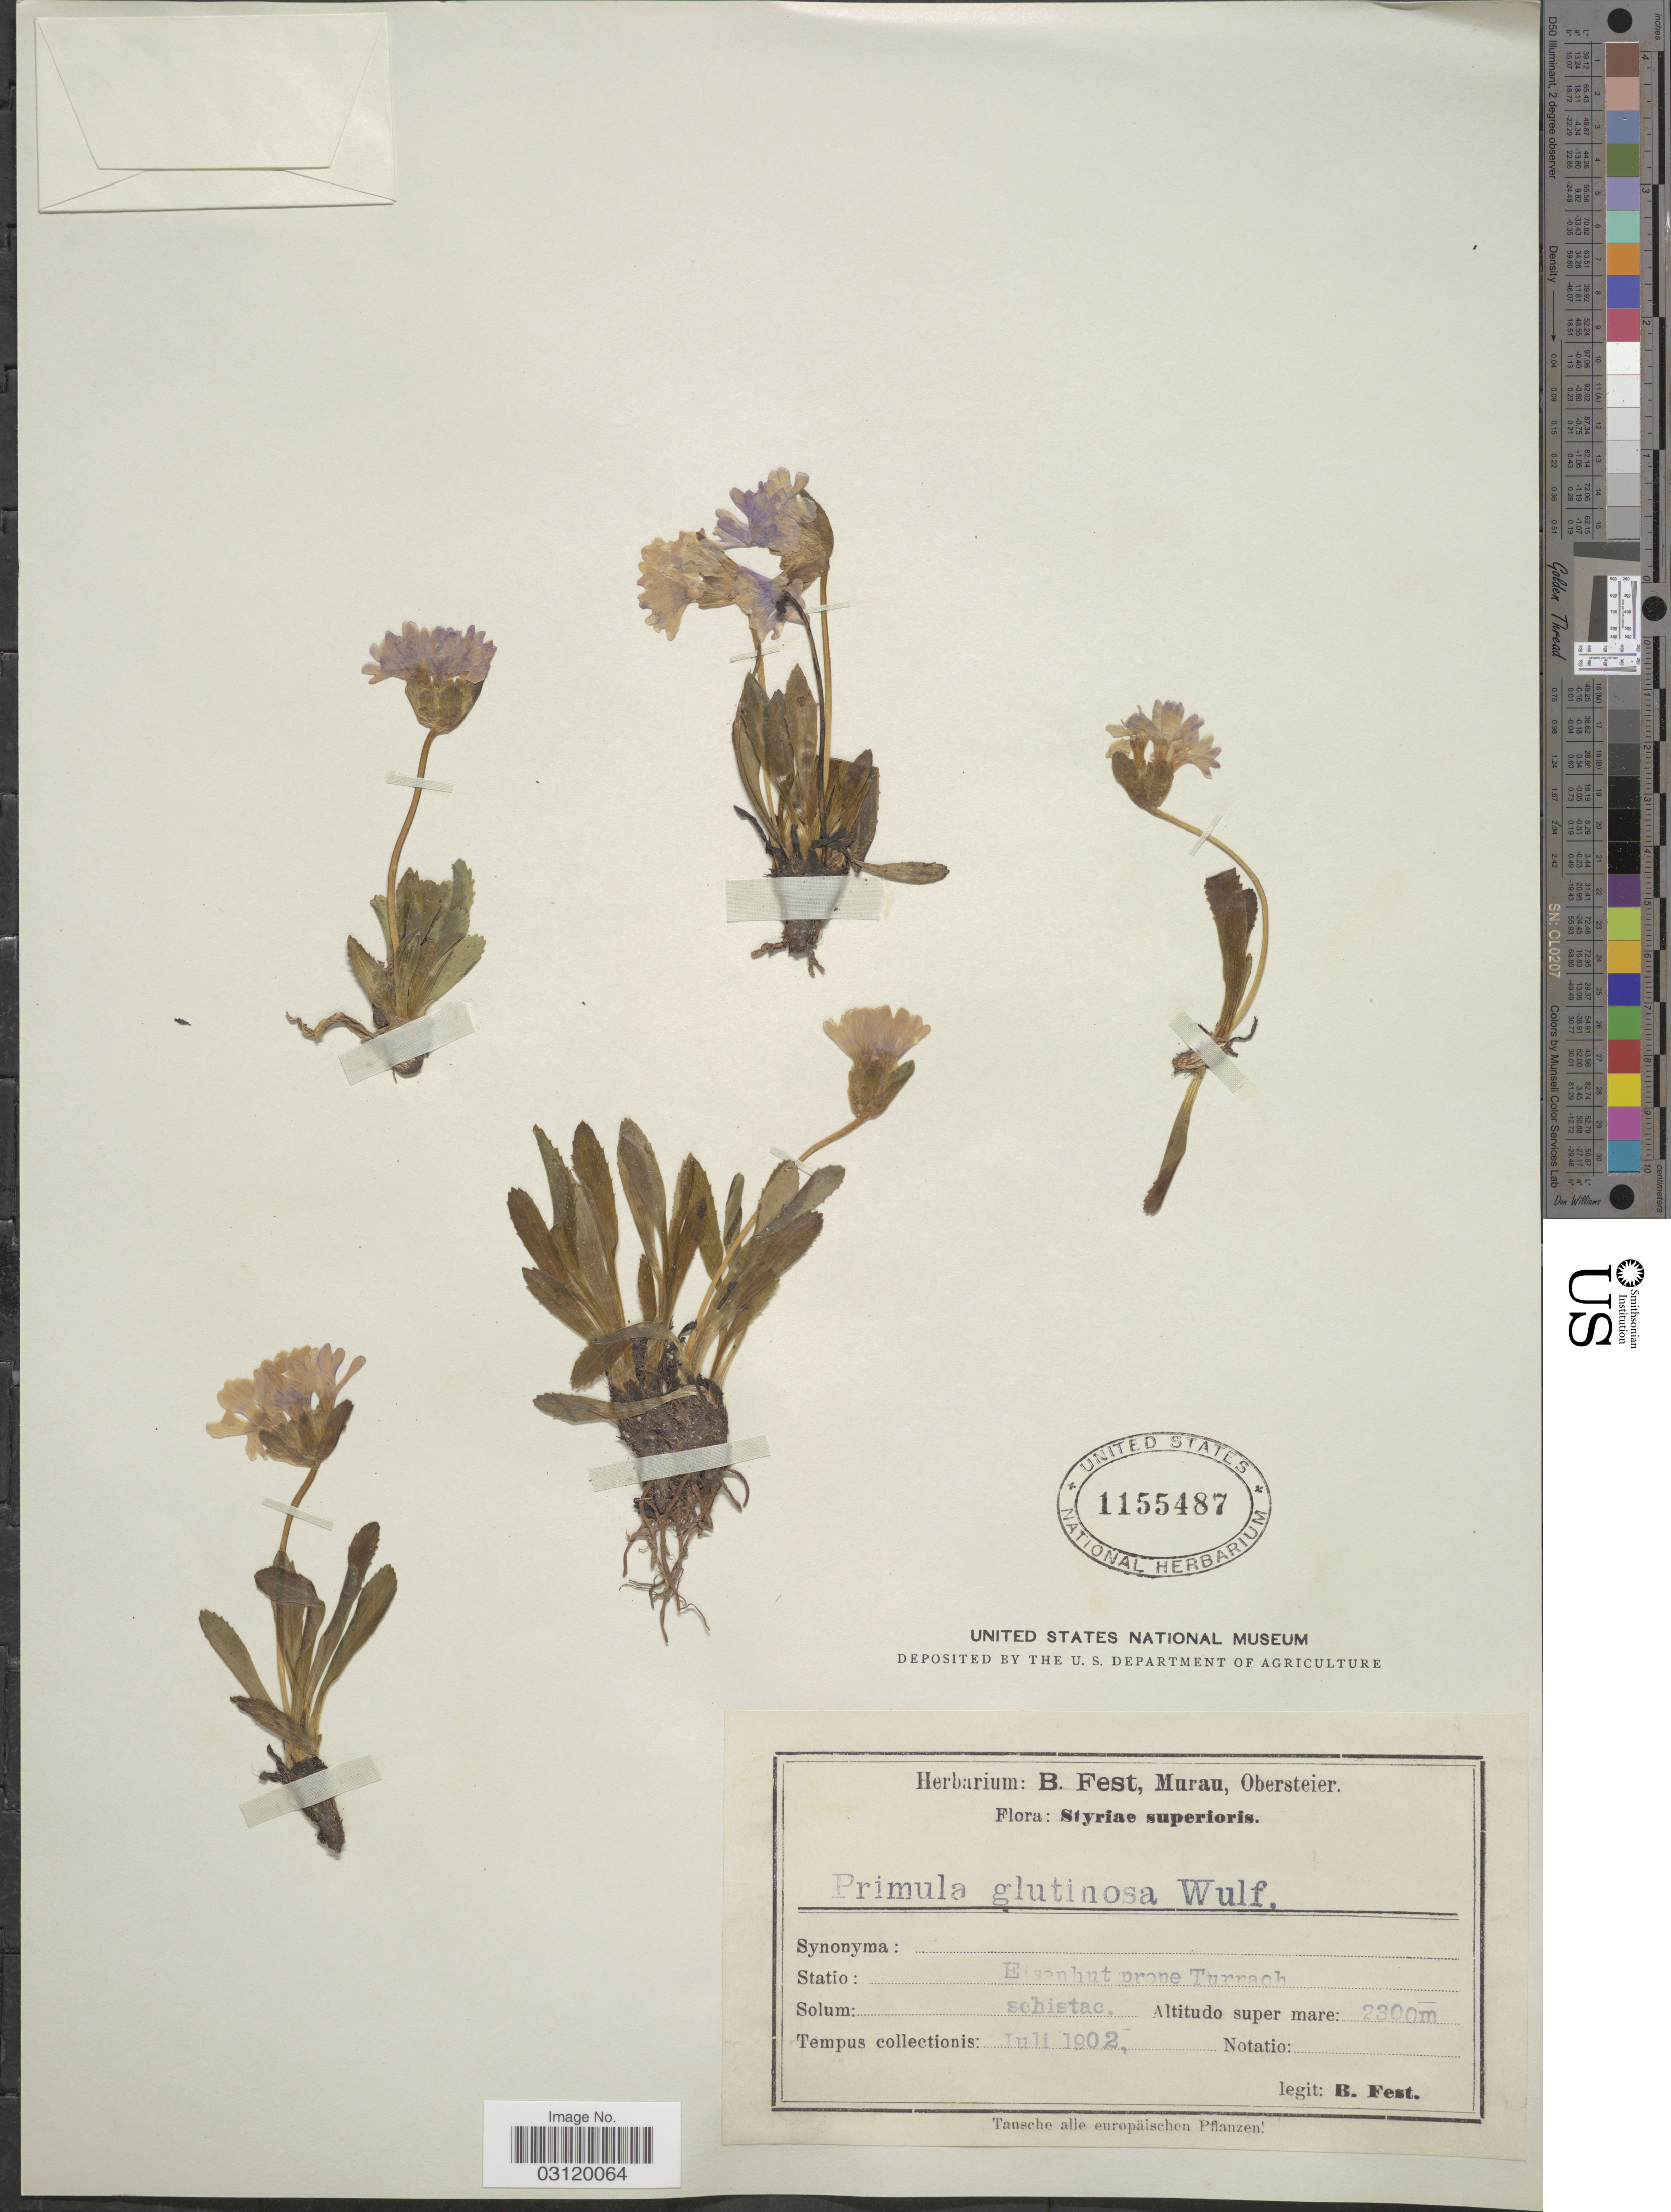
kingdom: Plantae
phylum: Tracheophyta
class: Magnoliopsida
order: Ericales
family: Primulaceae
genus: Primula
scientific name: Primula glutinosa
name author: Wulfen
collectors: B. Fest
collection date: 1902-07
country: Austria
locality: Styriae superioris. Statio: Eisenhut prope Turrach.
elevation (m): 2300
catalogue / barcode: US 1155487